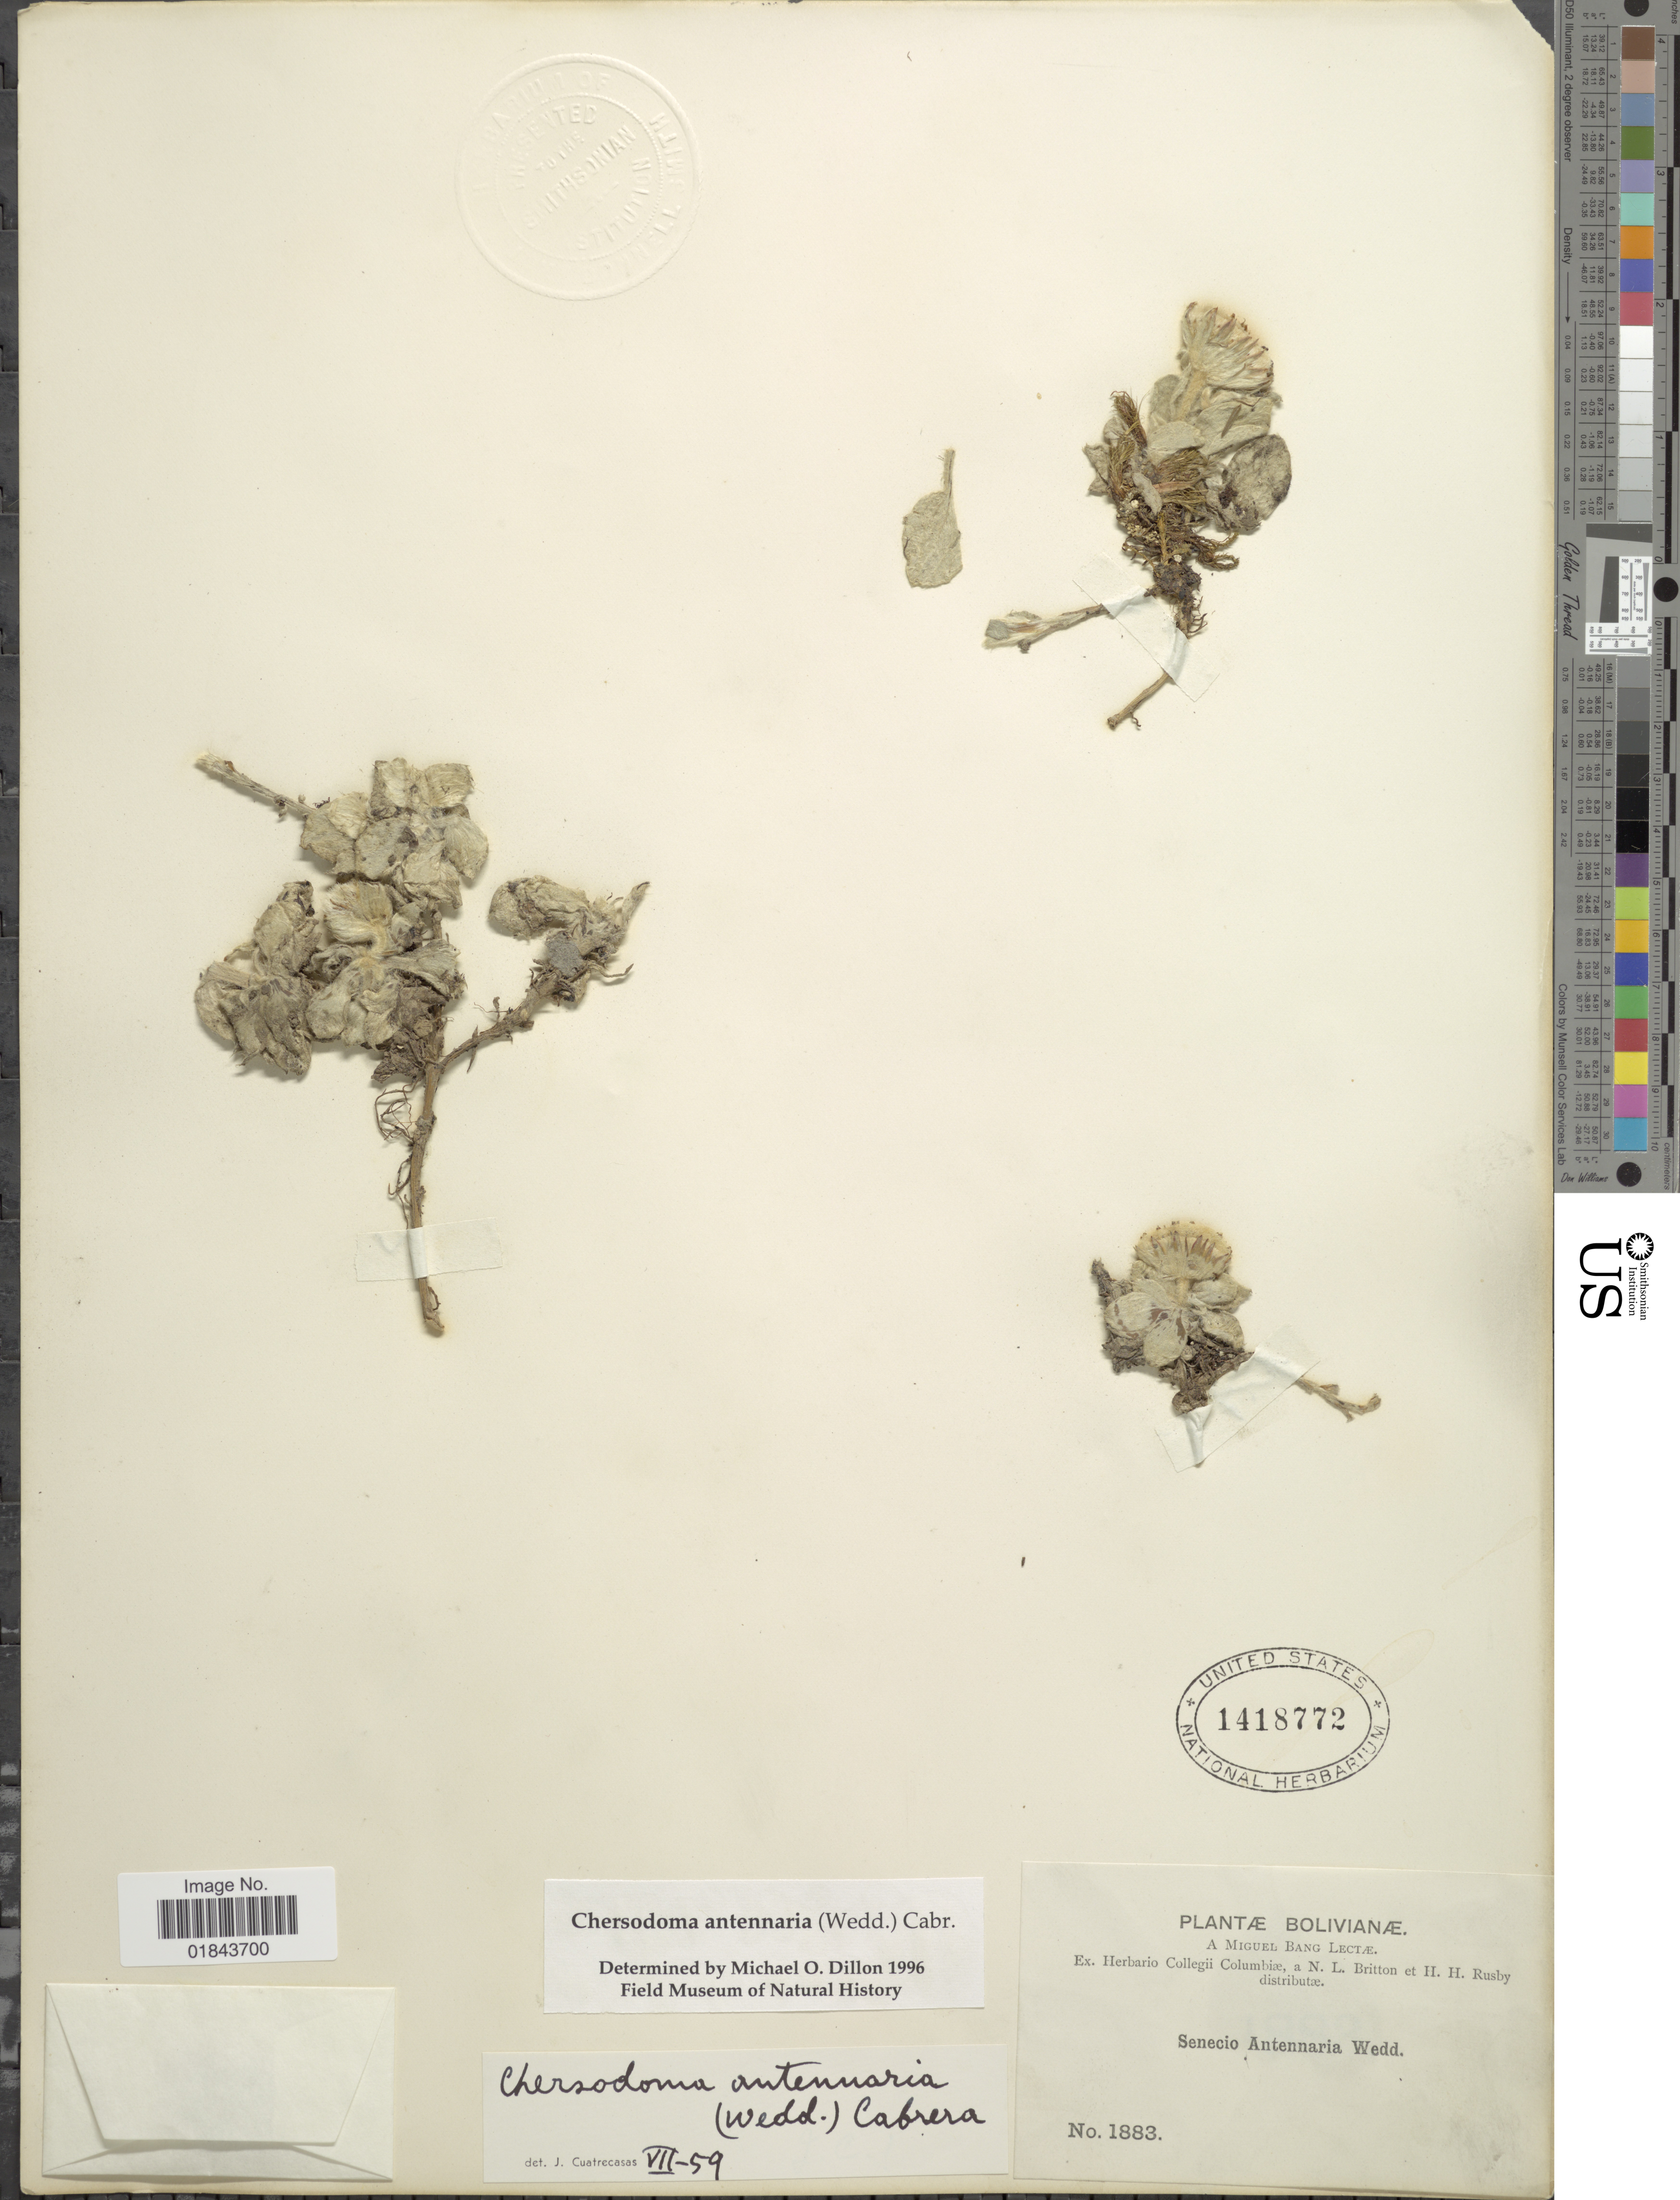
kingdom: Plantae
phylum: Tracheophyta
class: Magnoliopsida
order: Asterales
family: Asteraceae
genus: Chersodoma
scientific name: Chersodoma antennaria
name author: (Wedd.) Cabrera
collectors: M. Bang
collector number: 1883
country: Bolivia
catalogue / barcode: US 1418772